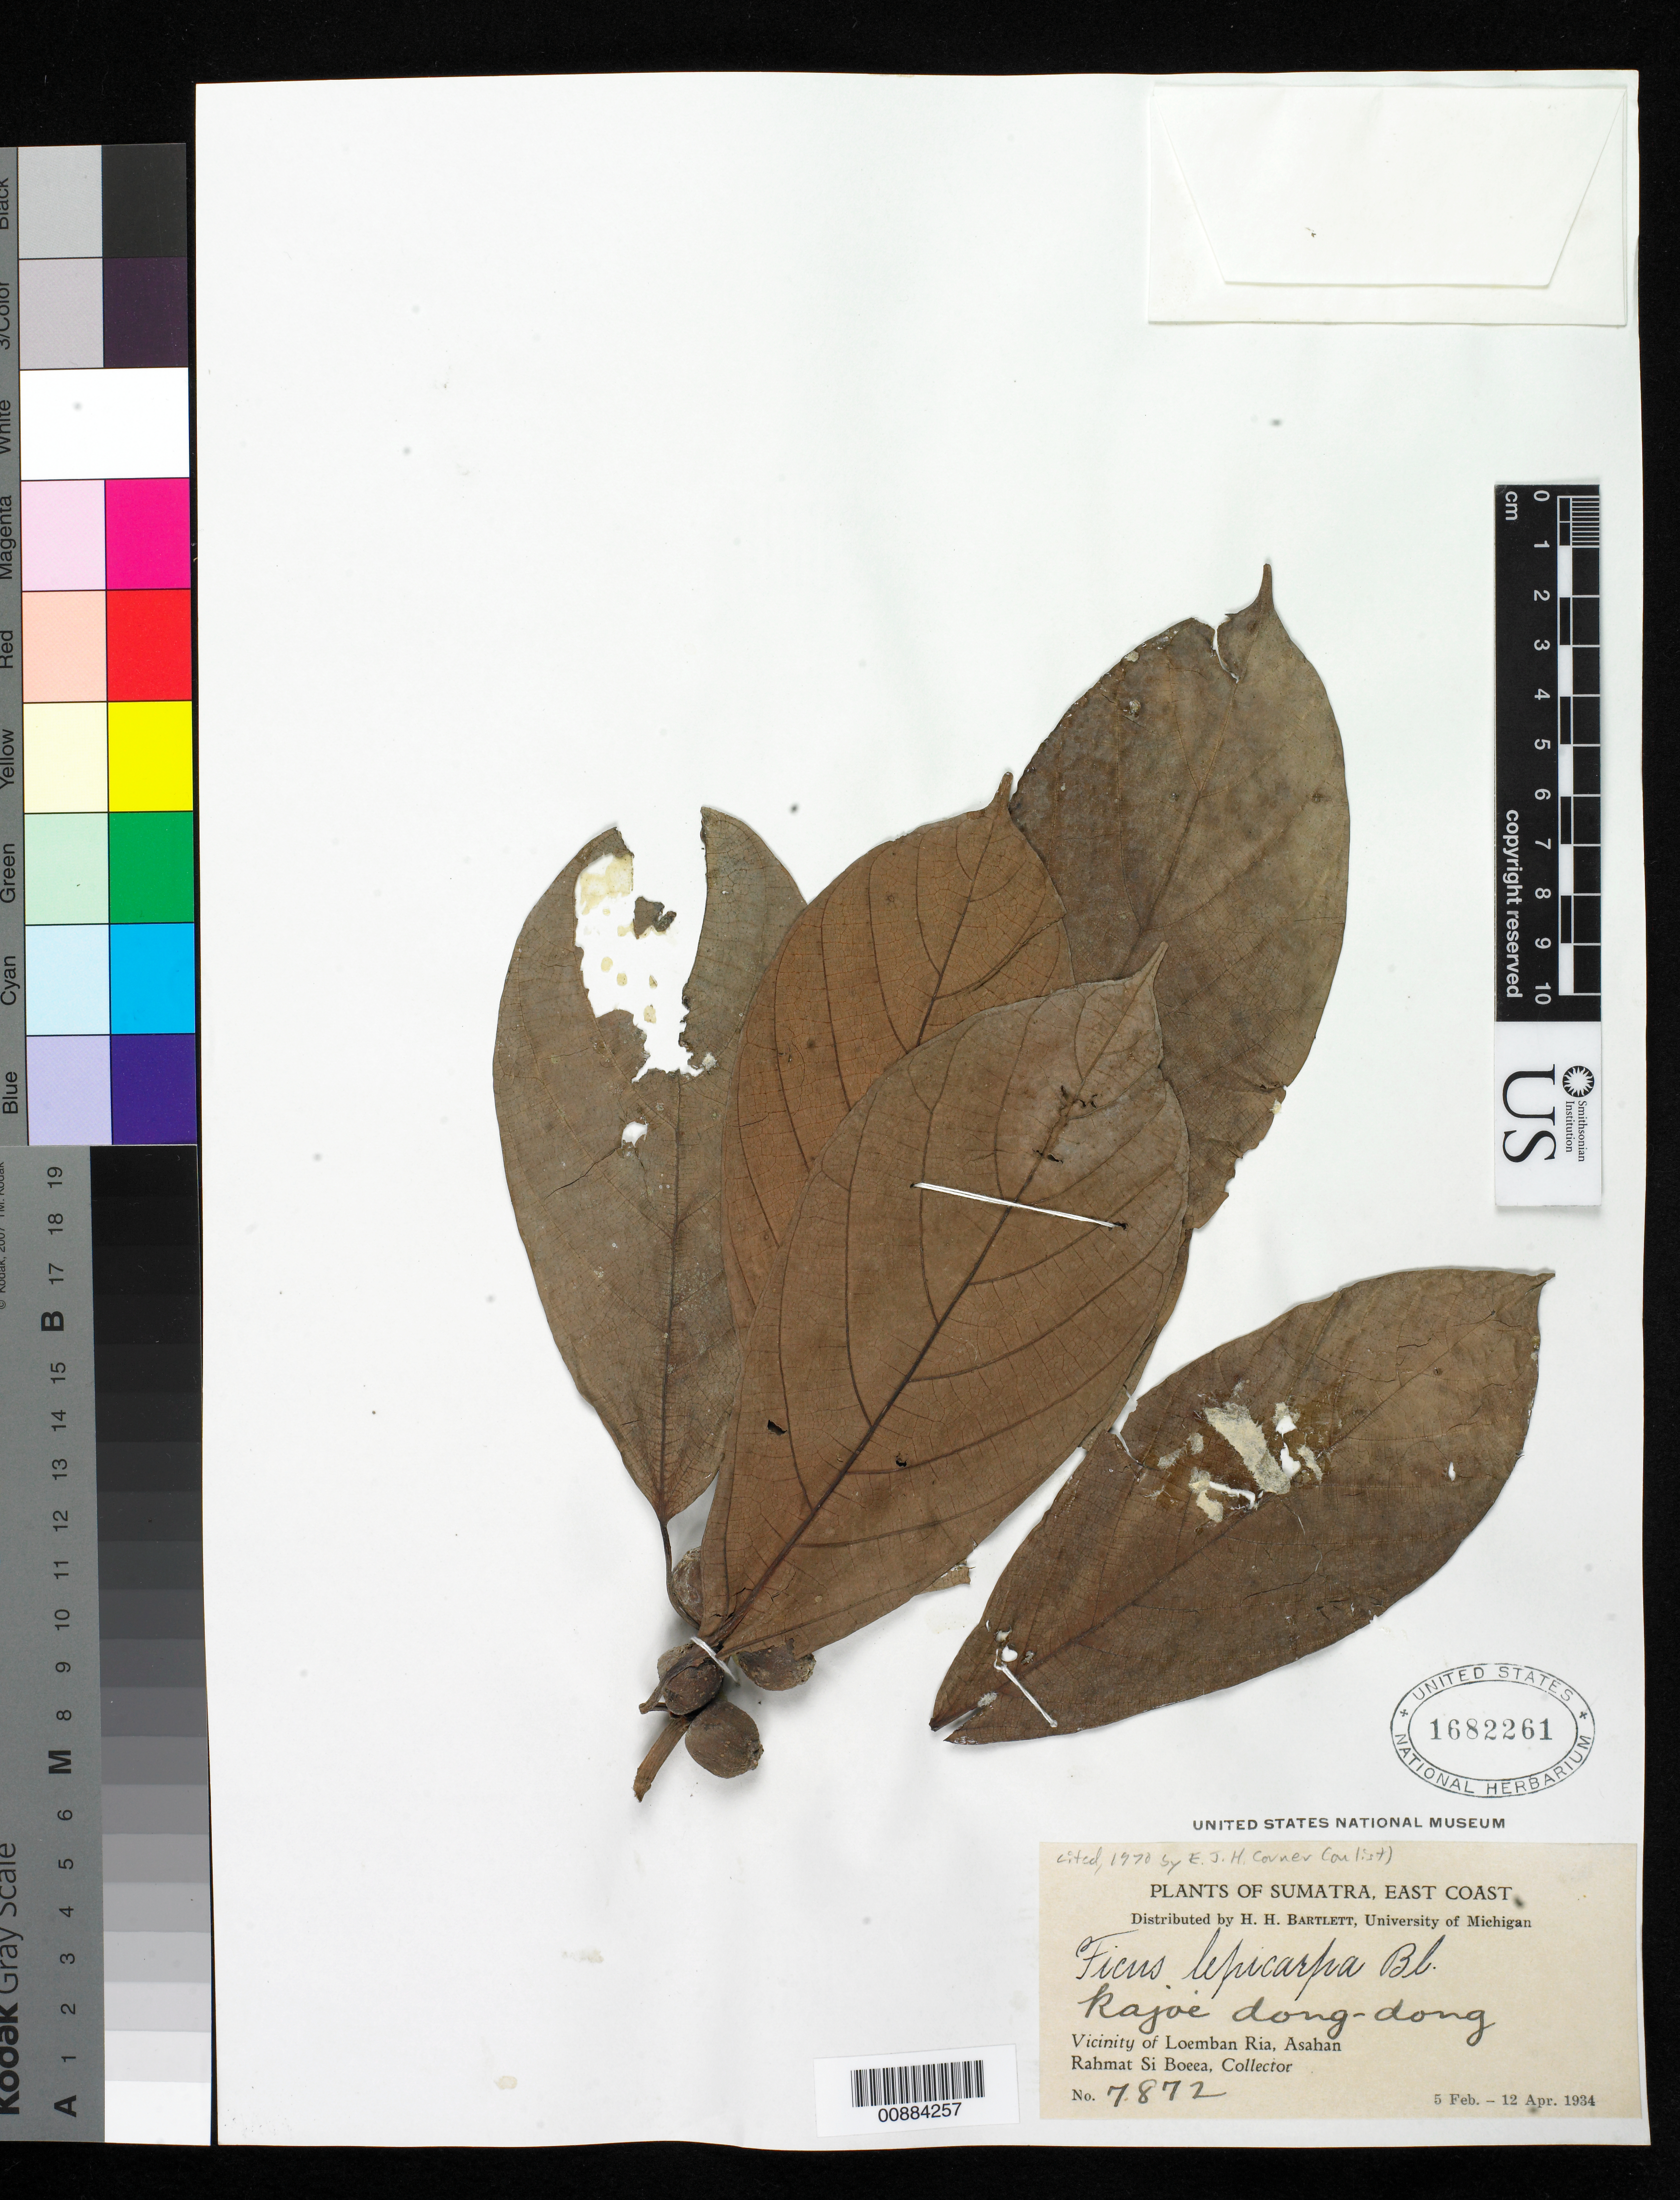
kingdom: Plantae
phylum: Tracheophyta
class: Magnoliopsida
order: Rosales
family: Moraceae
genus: Ficus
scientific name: Ficus lepicarpa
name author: Blume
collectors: Rahmat Si Boeea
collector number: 7872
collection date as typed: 05 Feb 1934 to 12 Apr 1934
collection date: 1934-02-05/1934-04-12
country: Indonesia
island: Sumatra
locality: E Coast, vicinity of Loemban Ria, Asahan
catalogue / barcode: US 1682261